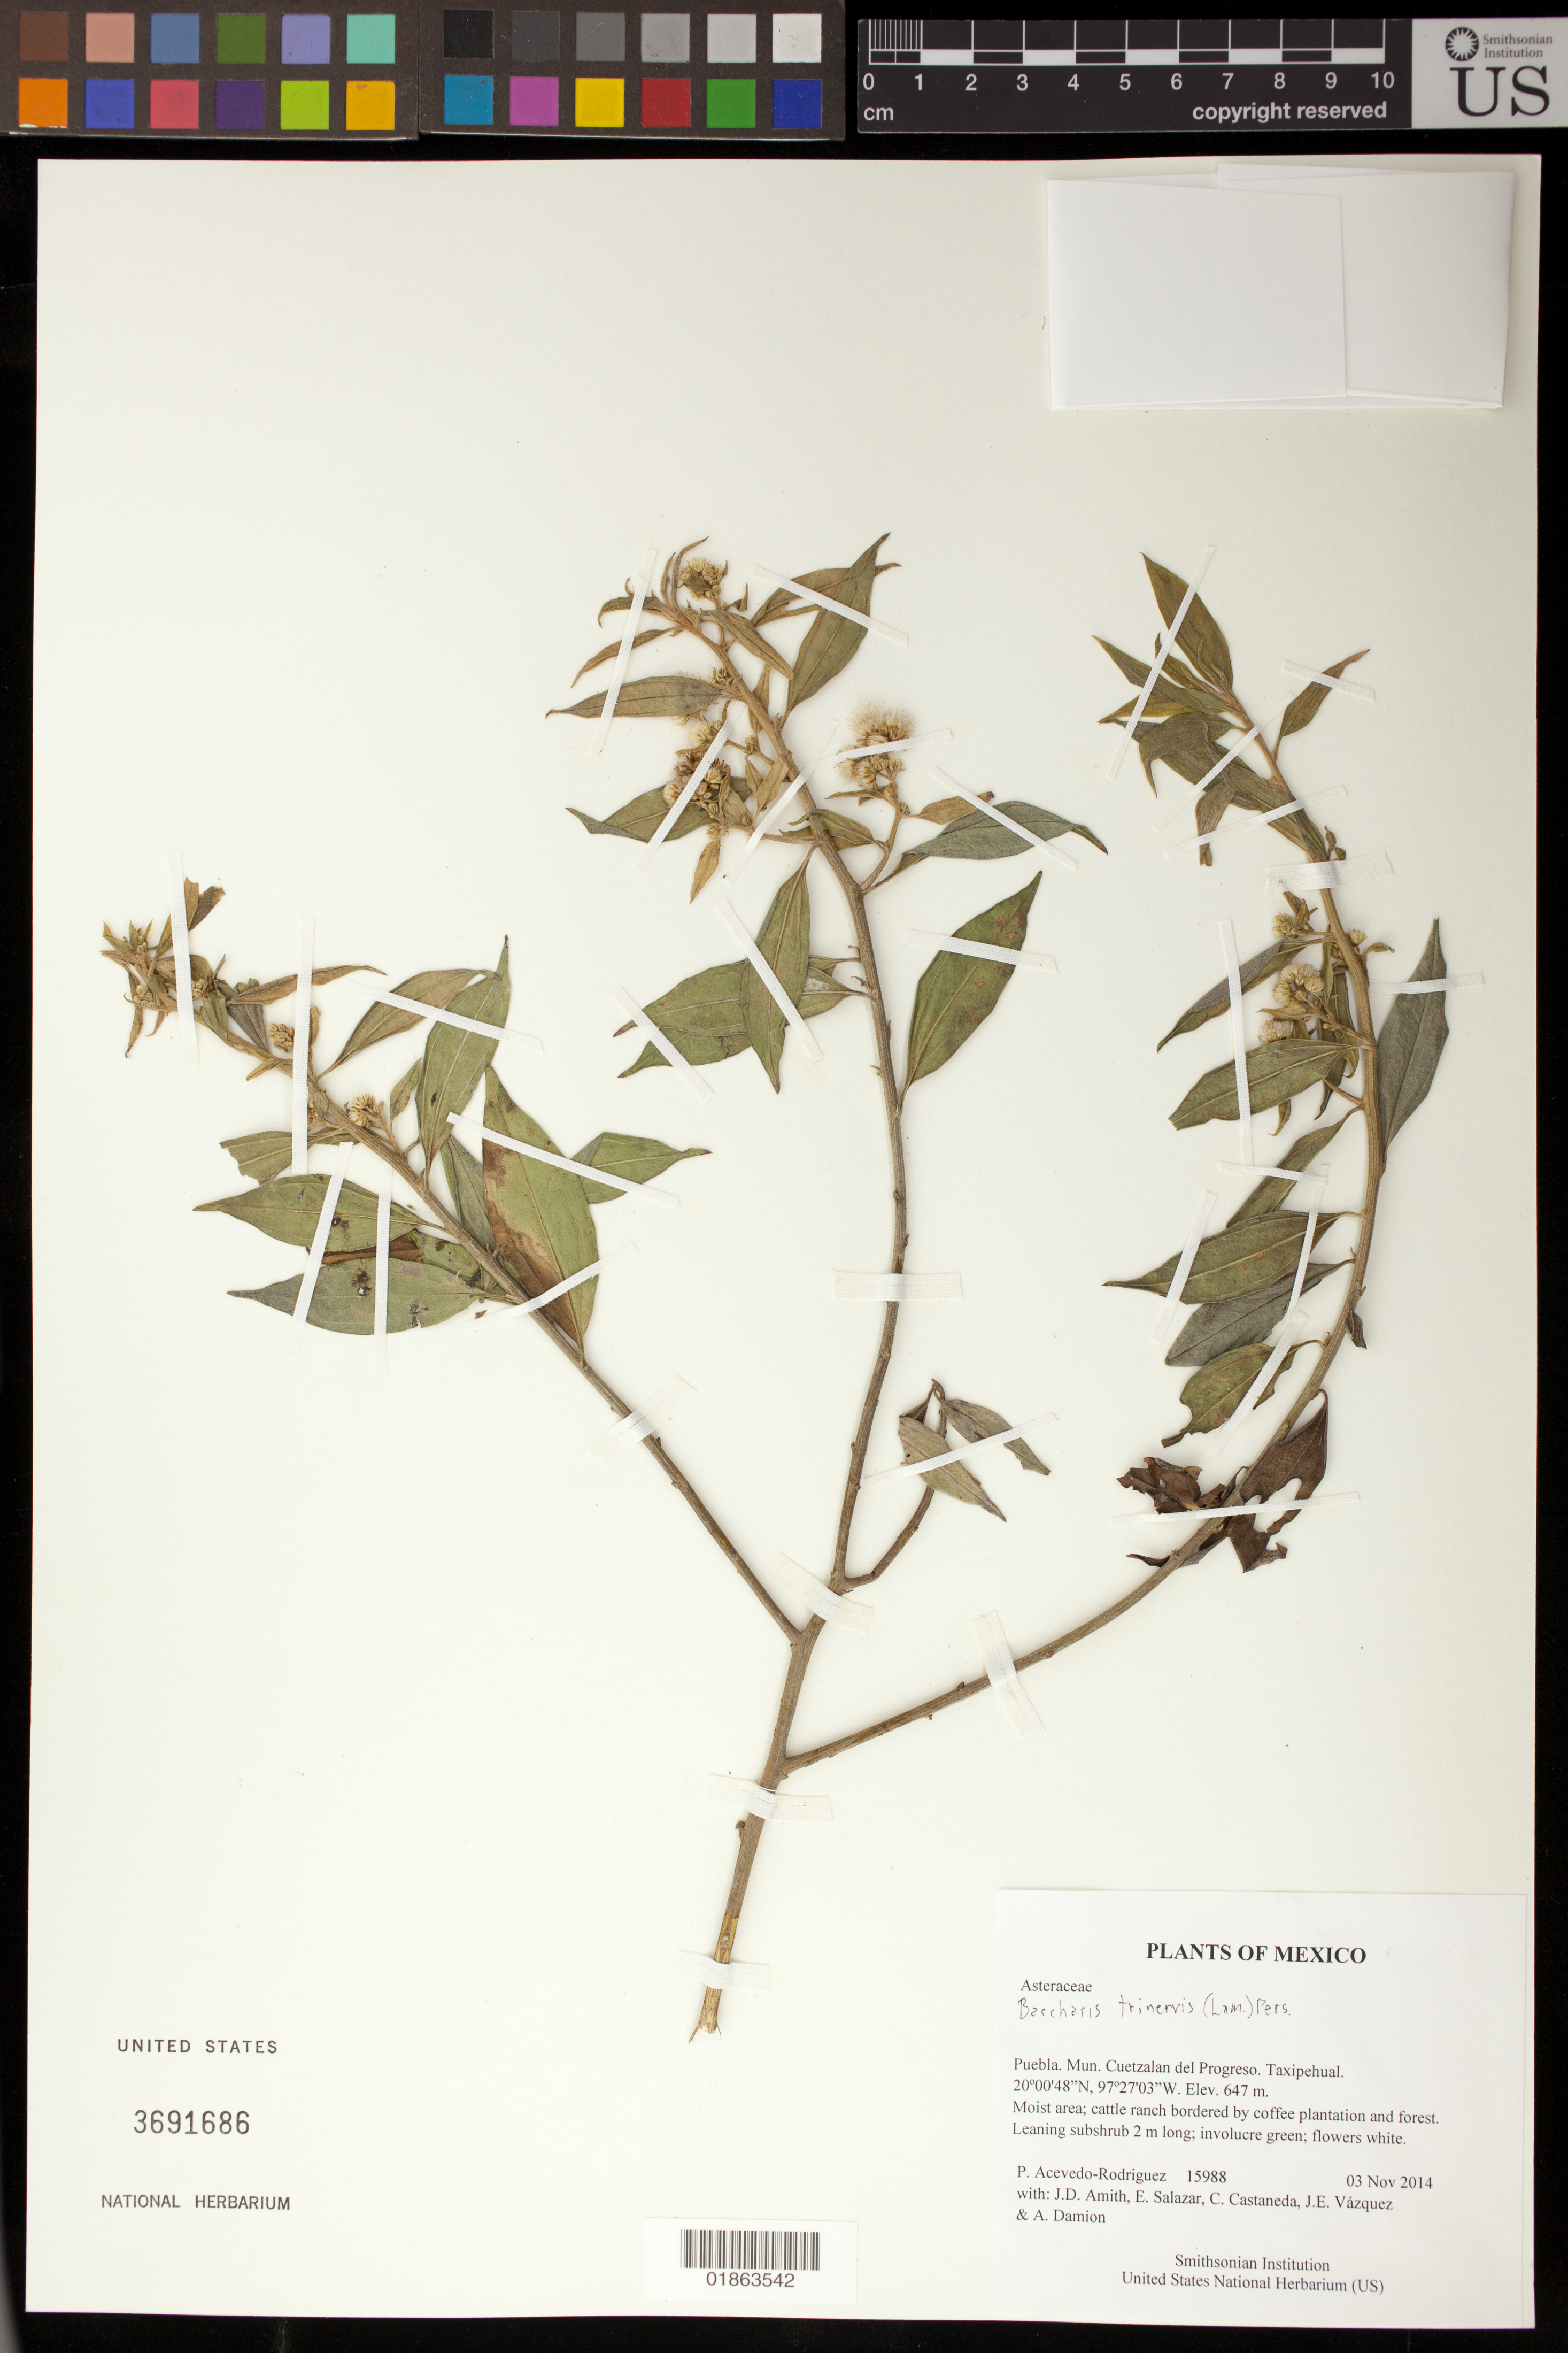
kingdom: Plantae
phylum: Tracheophyta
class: Magnoliopsida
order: Asterales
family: Asteraceae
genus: Baccharis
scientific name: Baccharis trinervis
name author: (Lam.) Pers.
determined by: Robinson, Harold E., (US)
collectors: P. Acevedo-Rodr., J. D. Amith, E. Salazar, C. Castaneda, J. E. Vázquez & A. Damion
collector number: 15988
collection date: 2014-11-03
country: Mexico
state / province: Puebla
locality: Mun. Cuetzalan del Progreso. Taxipehual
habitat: Moist area; cattle ranch bordered with coffee plant. and forest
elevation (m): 647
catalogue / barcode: US 3691686